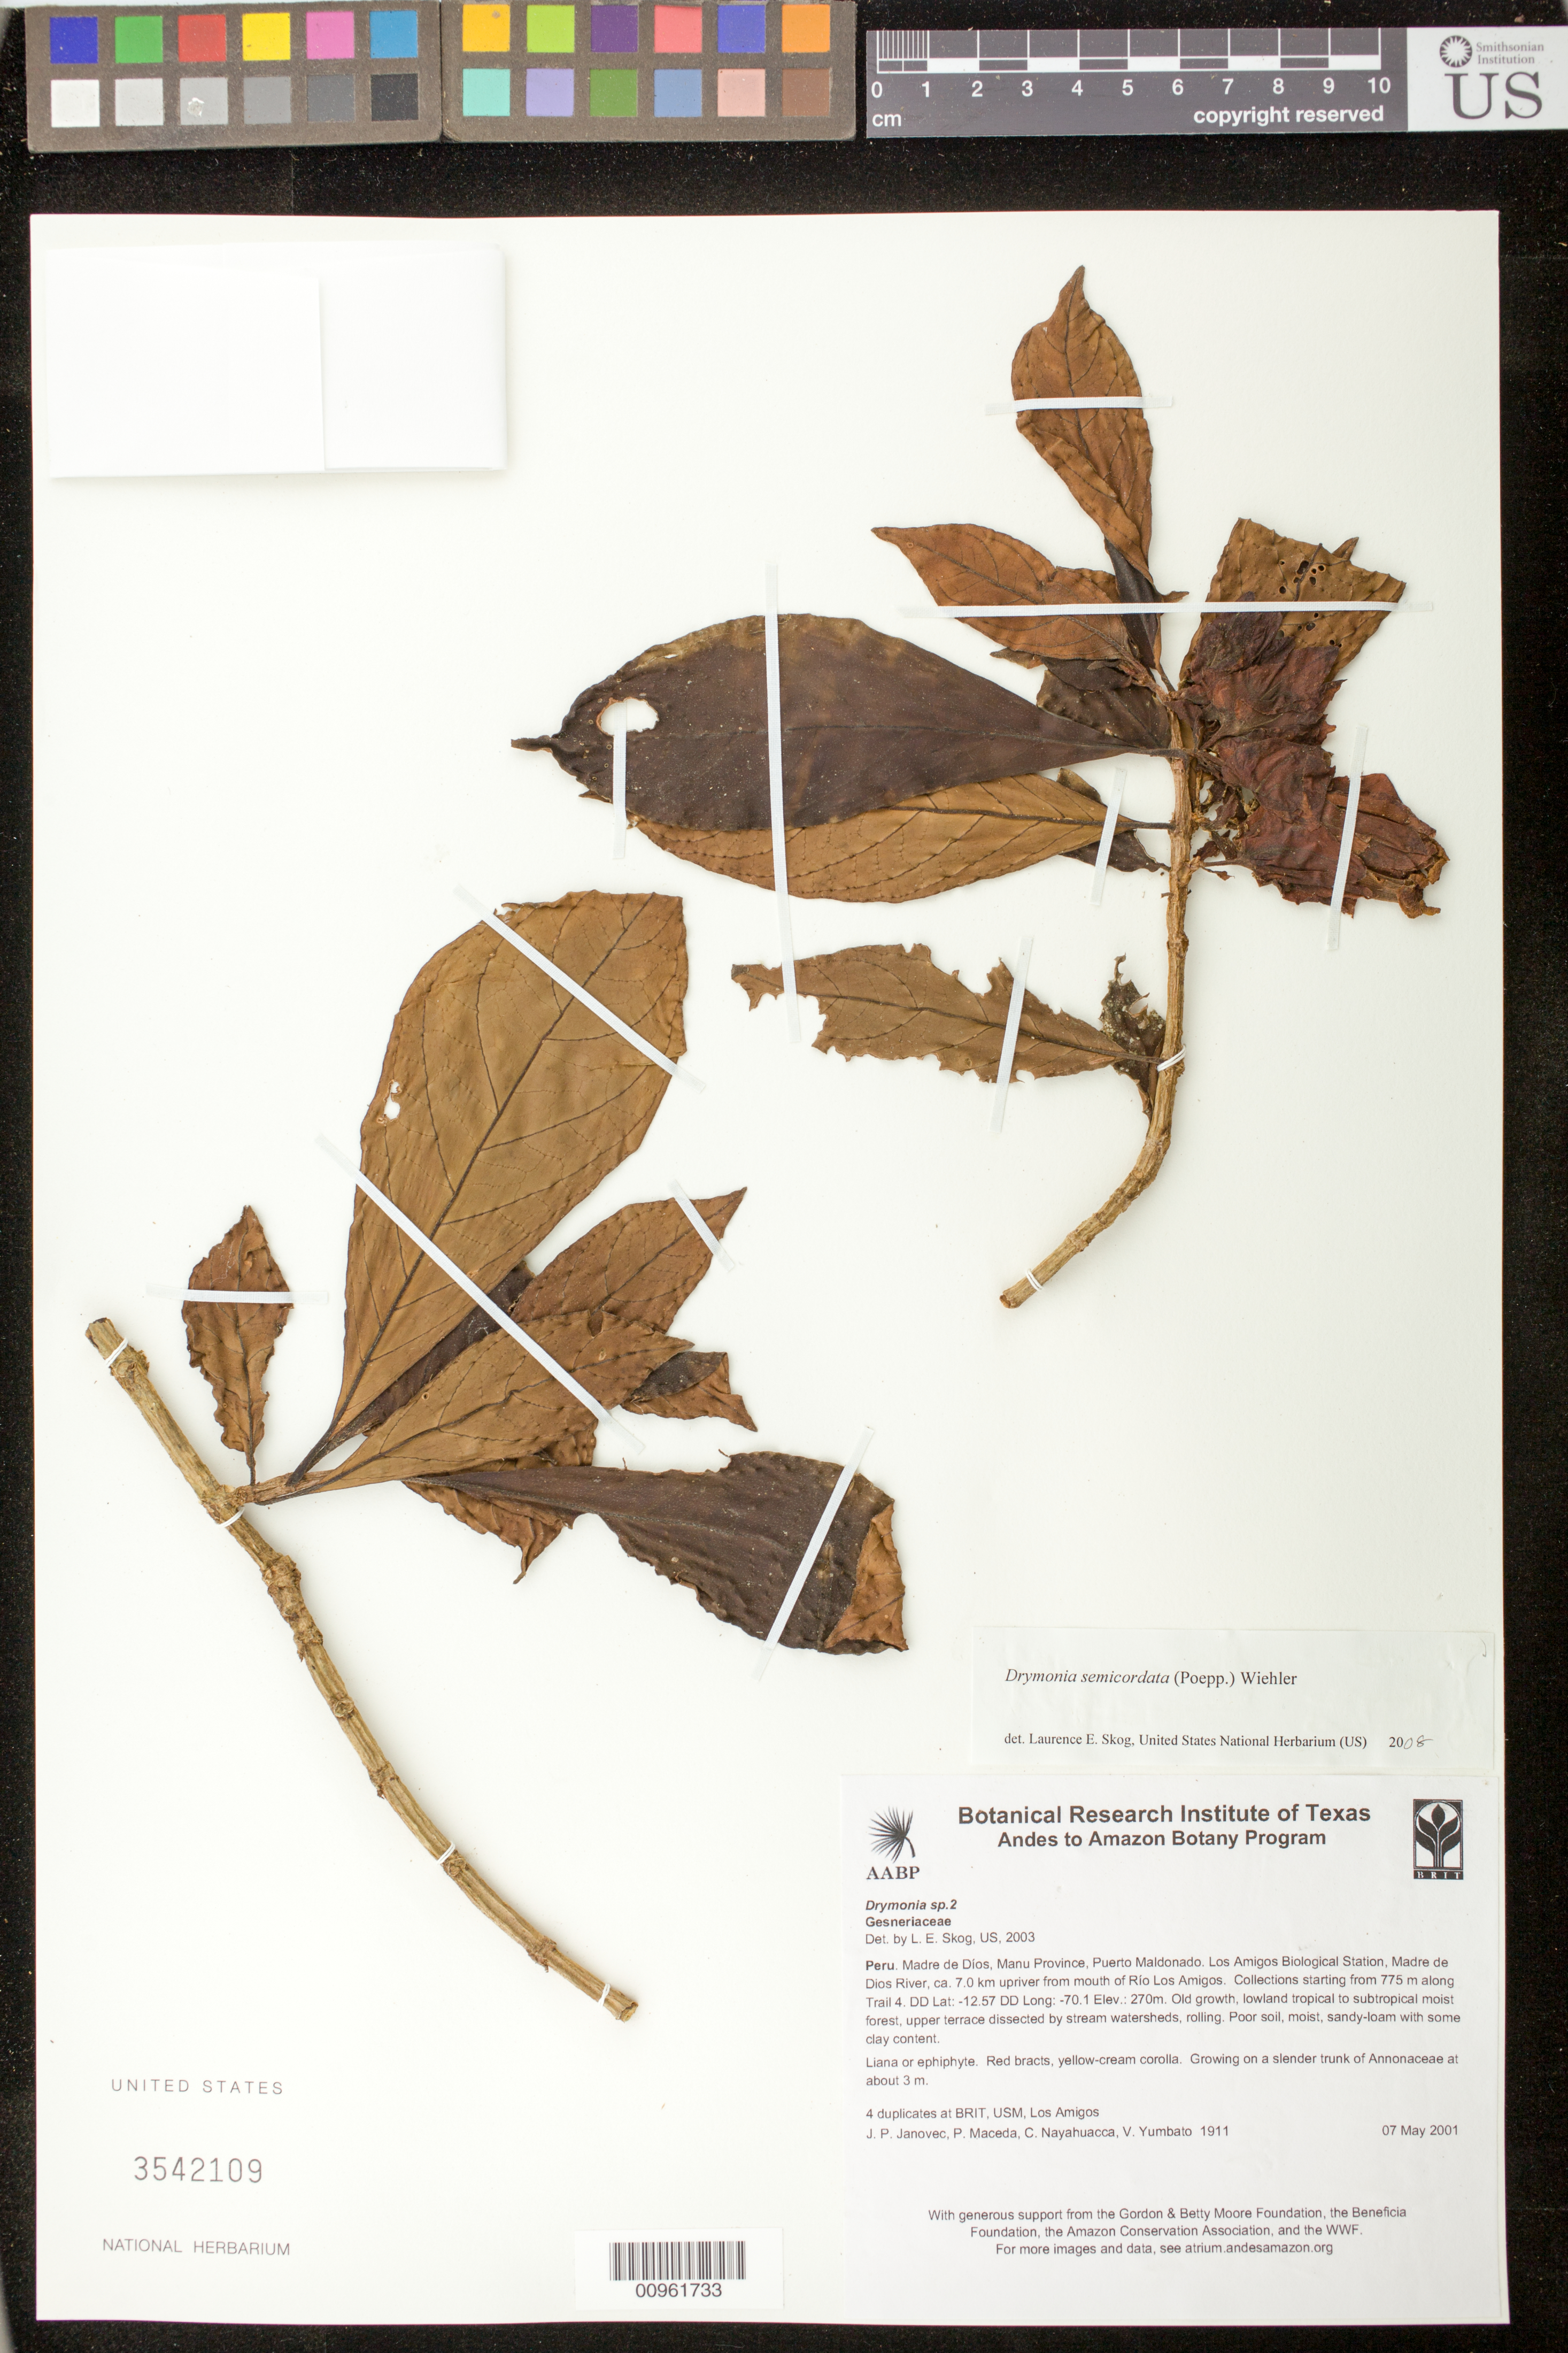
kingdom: Plantae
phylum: Tracheophyta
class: Magnoliopsida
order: Lamiales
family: Gesneriaceae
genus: Drymonia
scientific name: Drymonia semicordata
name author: (Poepp.) Wiehler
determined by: Skog, Laurence E.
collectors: J. P. Janovec & et al.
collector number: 1911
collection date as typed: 07 May 2001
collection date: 2001-05-07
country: Peru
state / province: Madre de Dios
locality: Madre de Dios, Manu Province, Puerto Maldonado, Los Amigos Biological Station, Madre de Dios River, ca. 7.0 km upriver from mouth of Rio Los Amigos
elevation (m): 270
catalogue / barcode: US 3542109